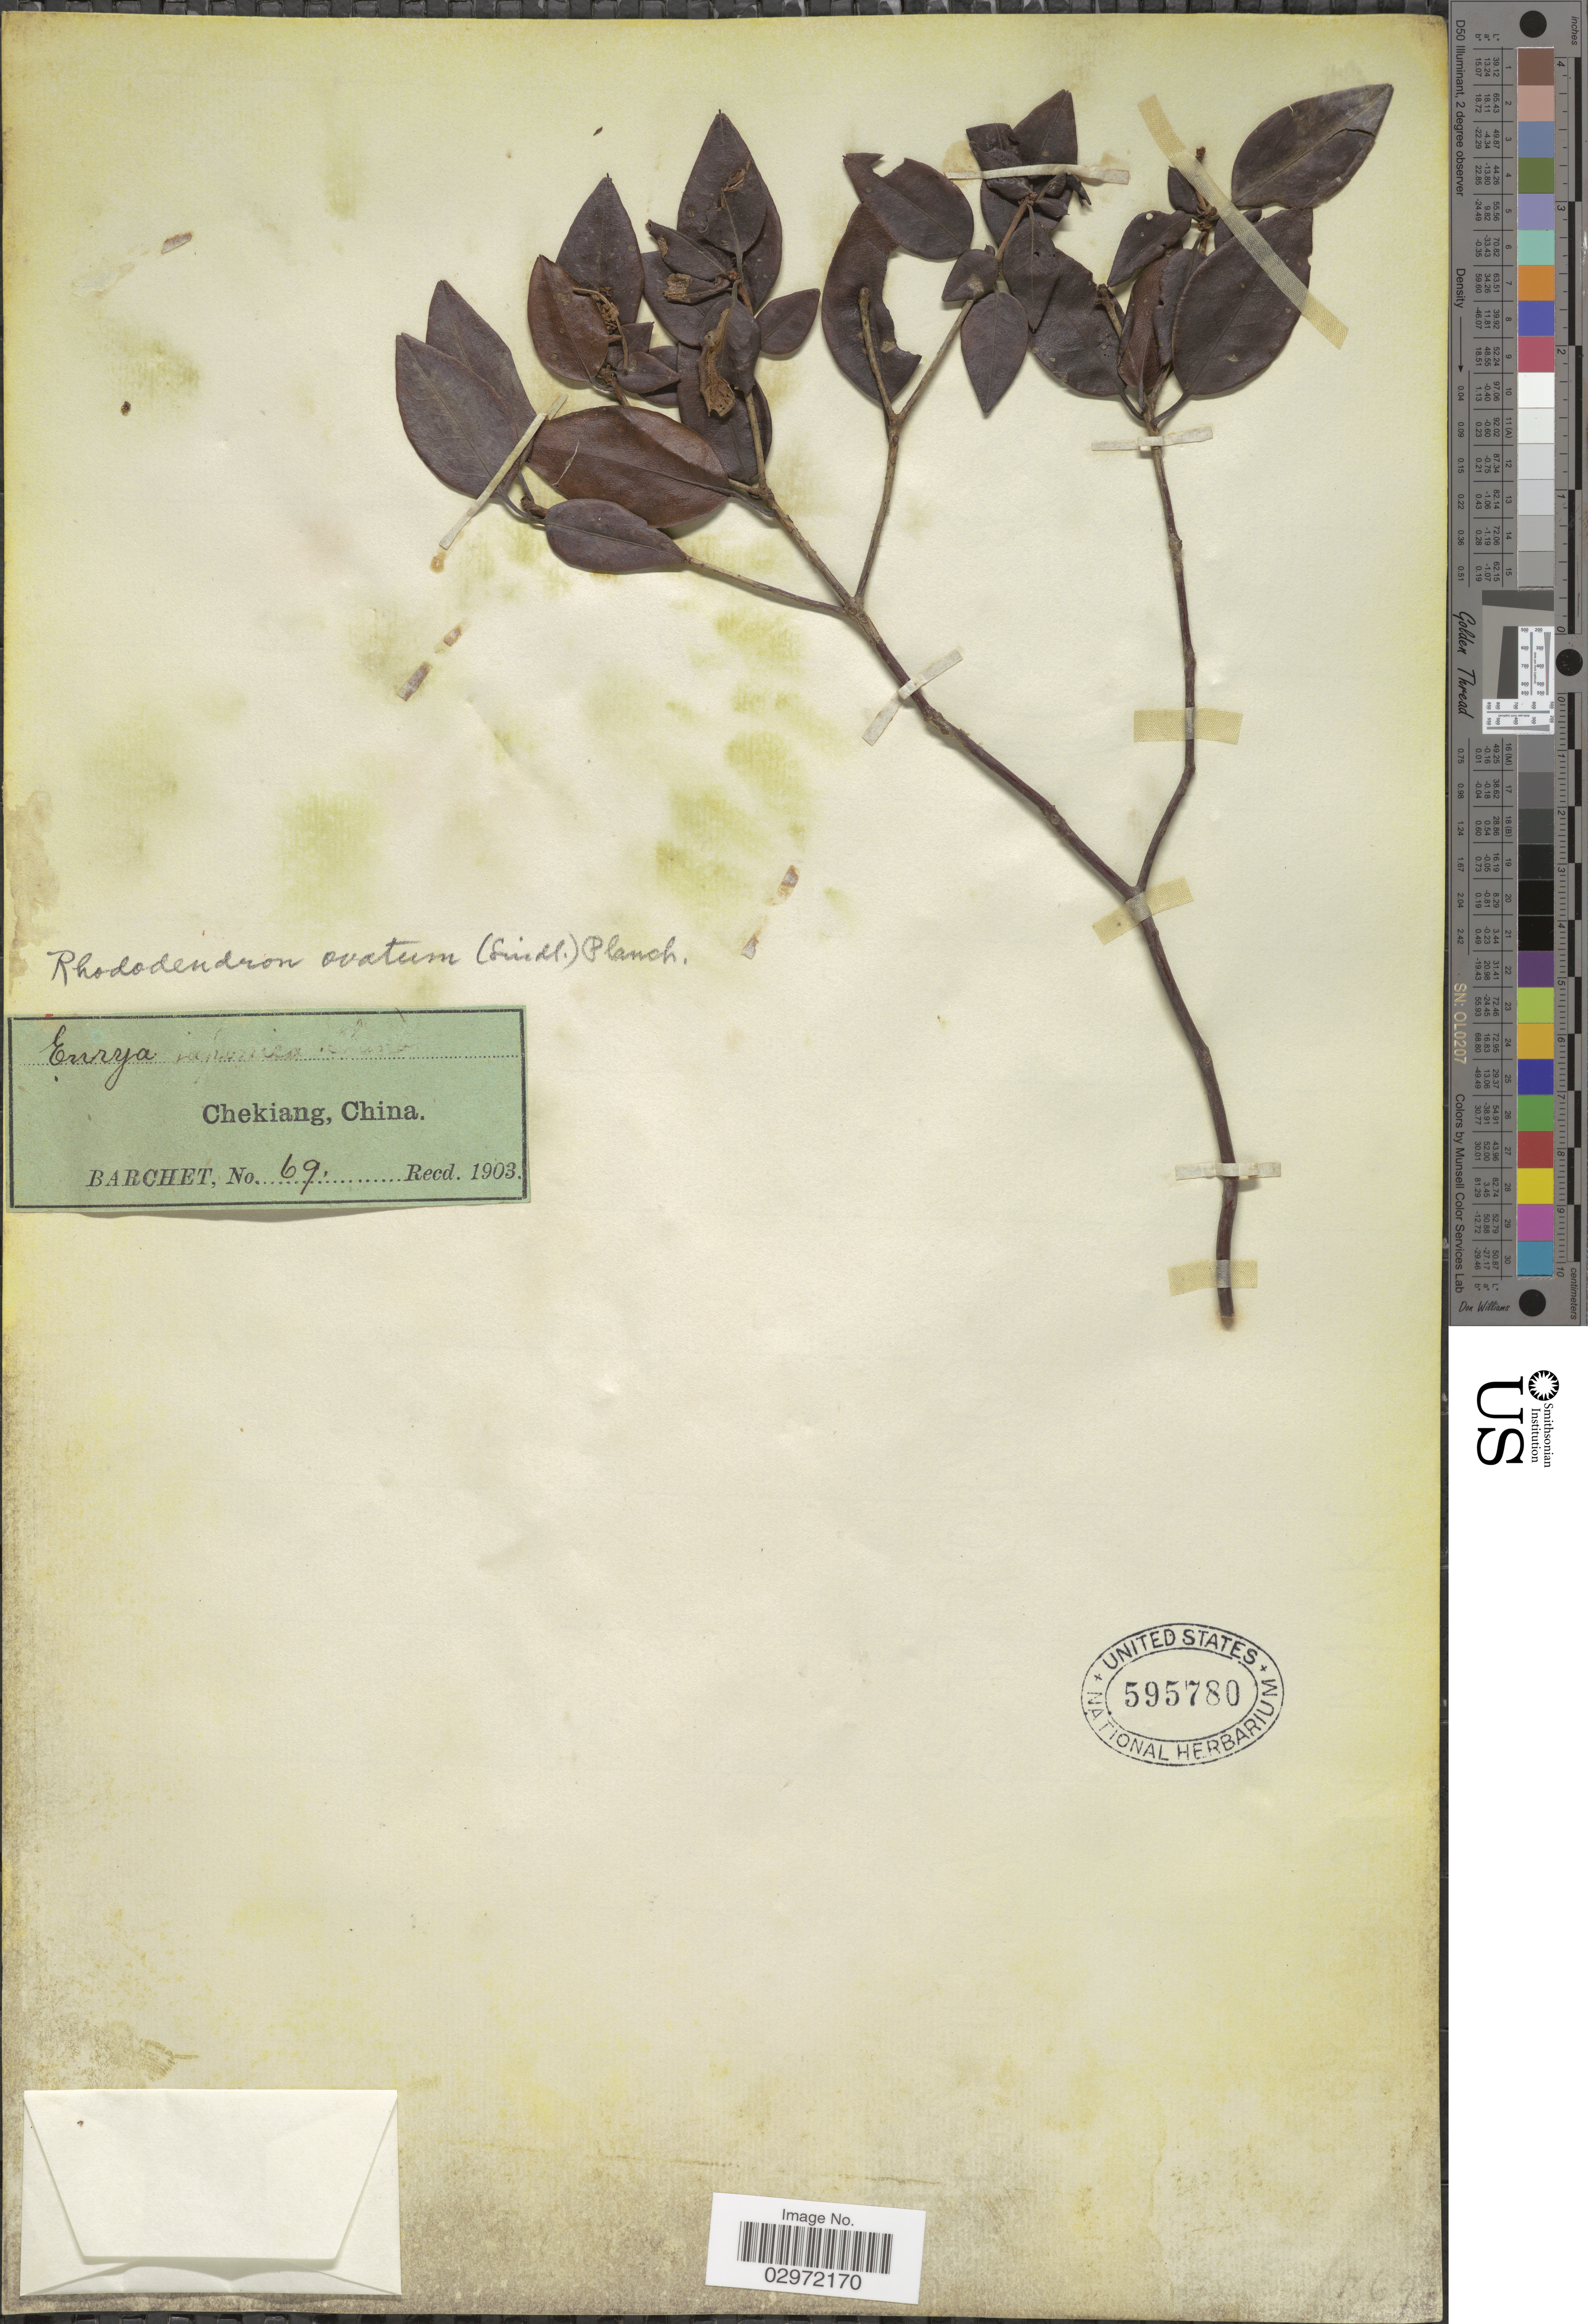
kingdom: Plantae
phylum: Tracheophyta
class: Magnoliopsida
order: Ericales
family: Ericaceae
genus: Rhododendron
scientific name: Rhododendron ovatum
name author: (Lindl.) Planch. ex Maxim.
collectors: Barchet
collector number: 69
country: China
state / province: Zhejiang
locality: Chekiang.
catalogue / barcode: US 595780